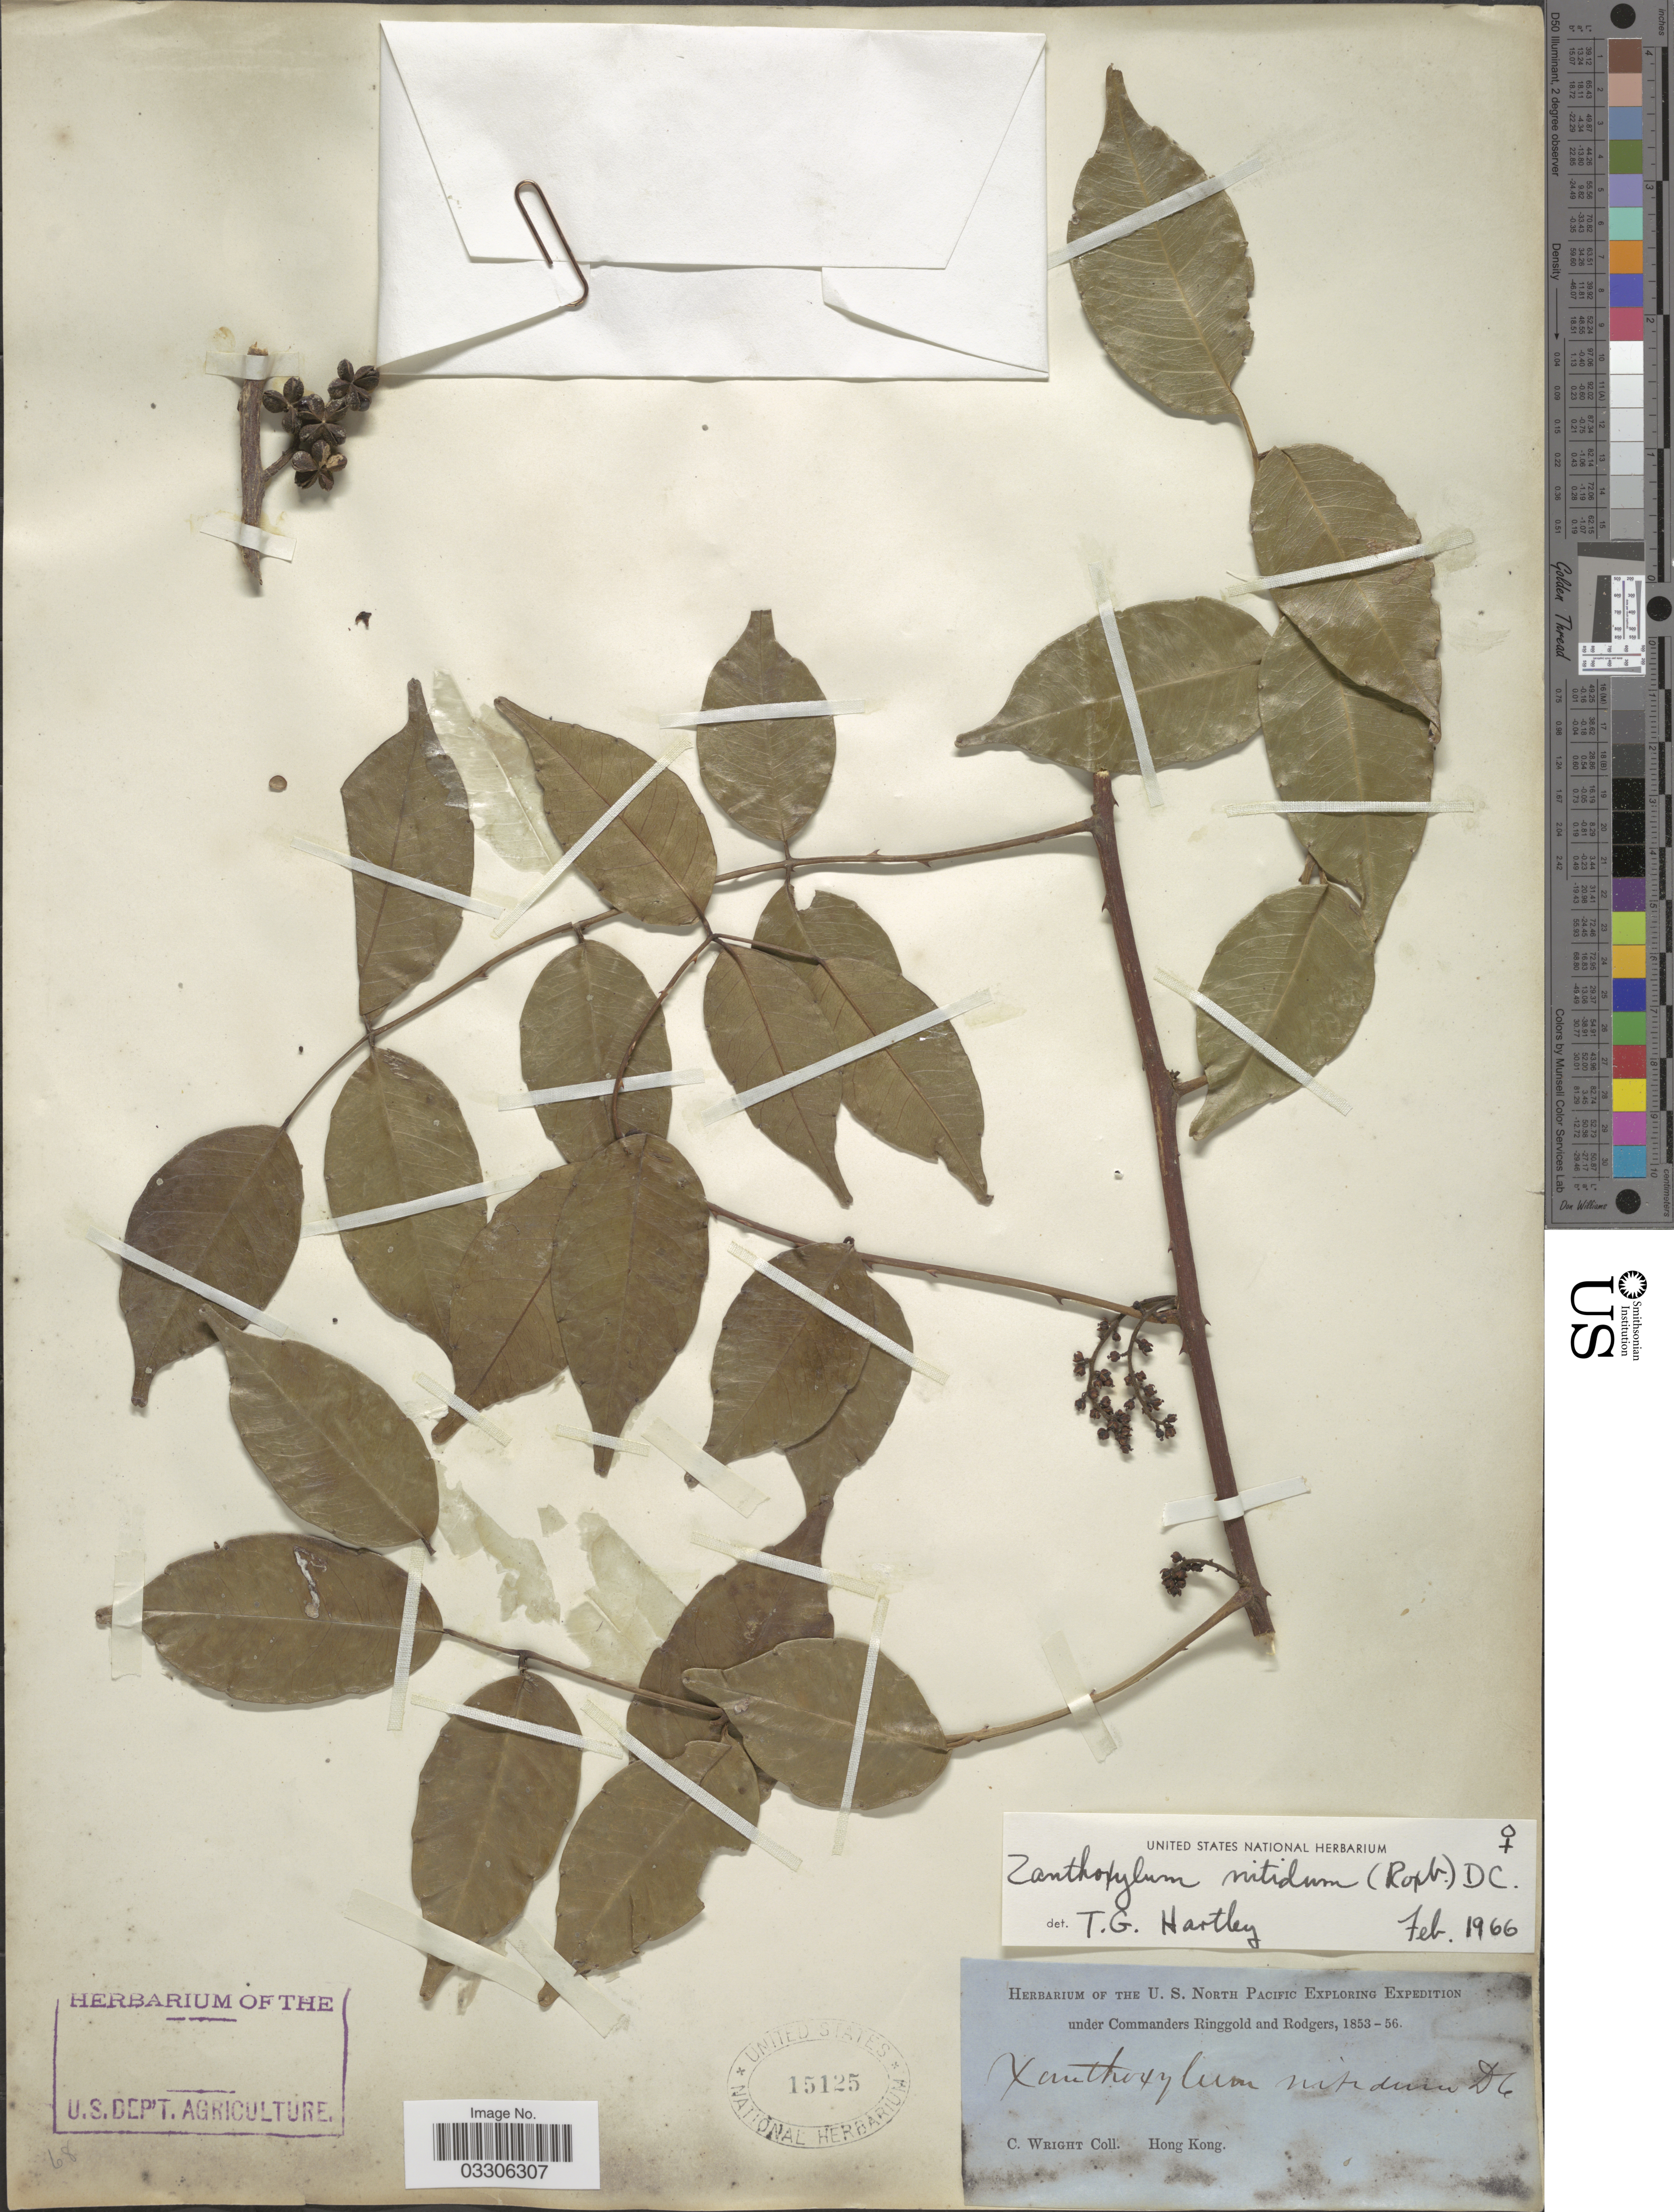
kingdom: Plantae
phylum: Tracheophyta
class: Magnoliopsida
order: Sapindales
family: Rutaceae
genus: Zanthoxylum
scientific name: Zanthoxylum nitidum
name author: Bunge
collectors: C. Wright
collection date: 1853/1856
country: China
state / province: Hong Kong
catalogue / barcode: US 15125